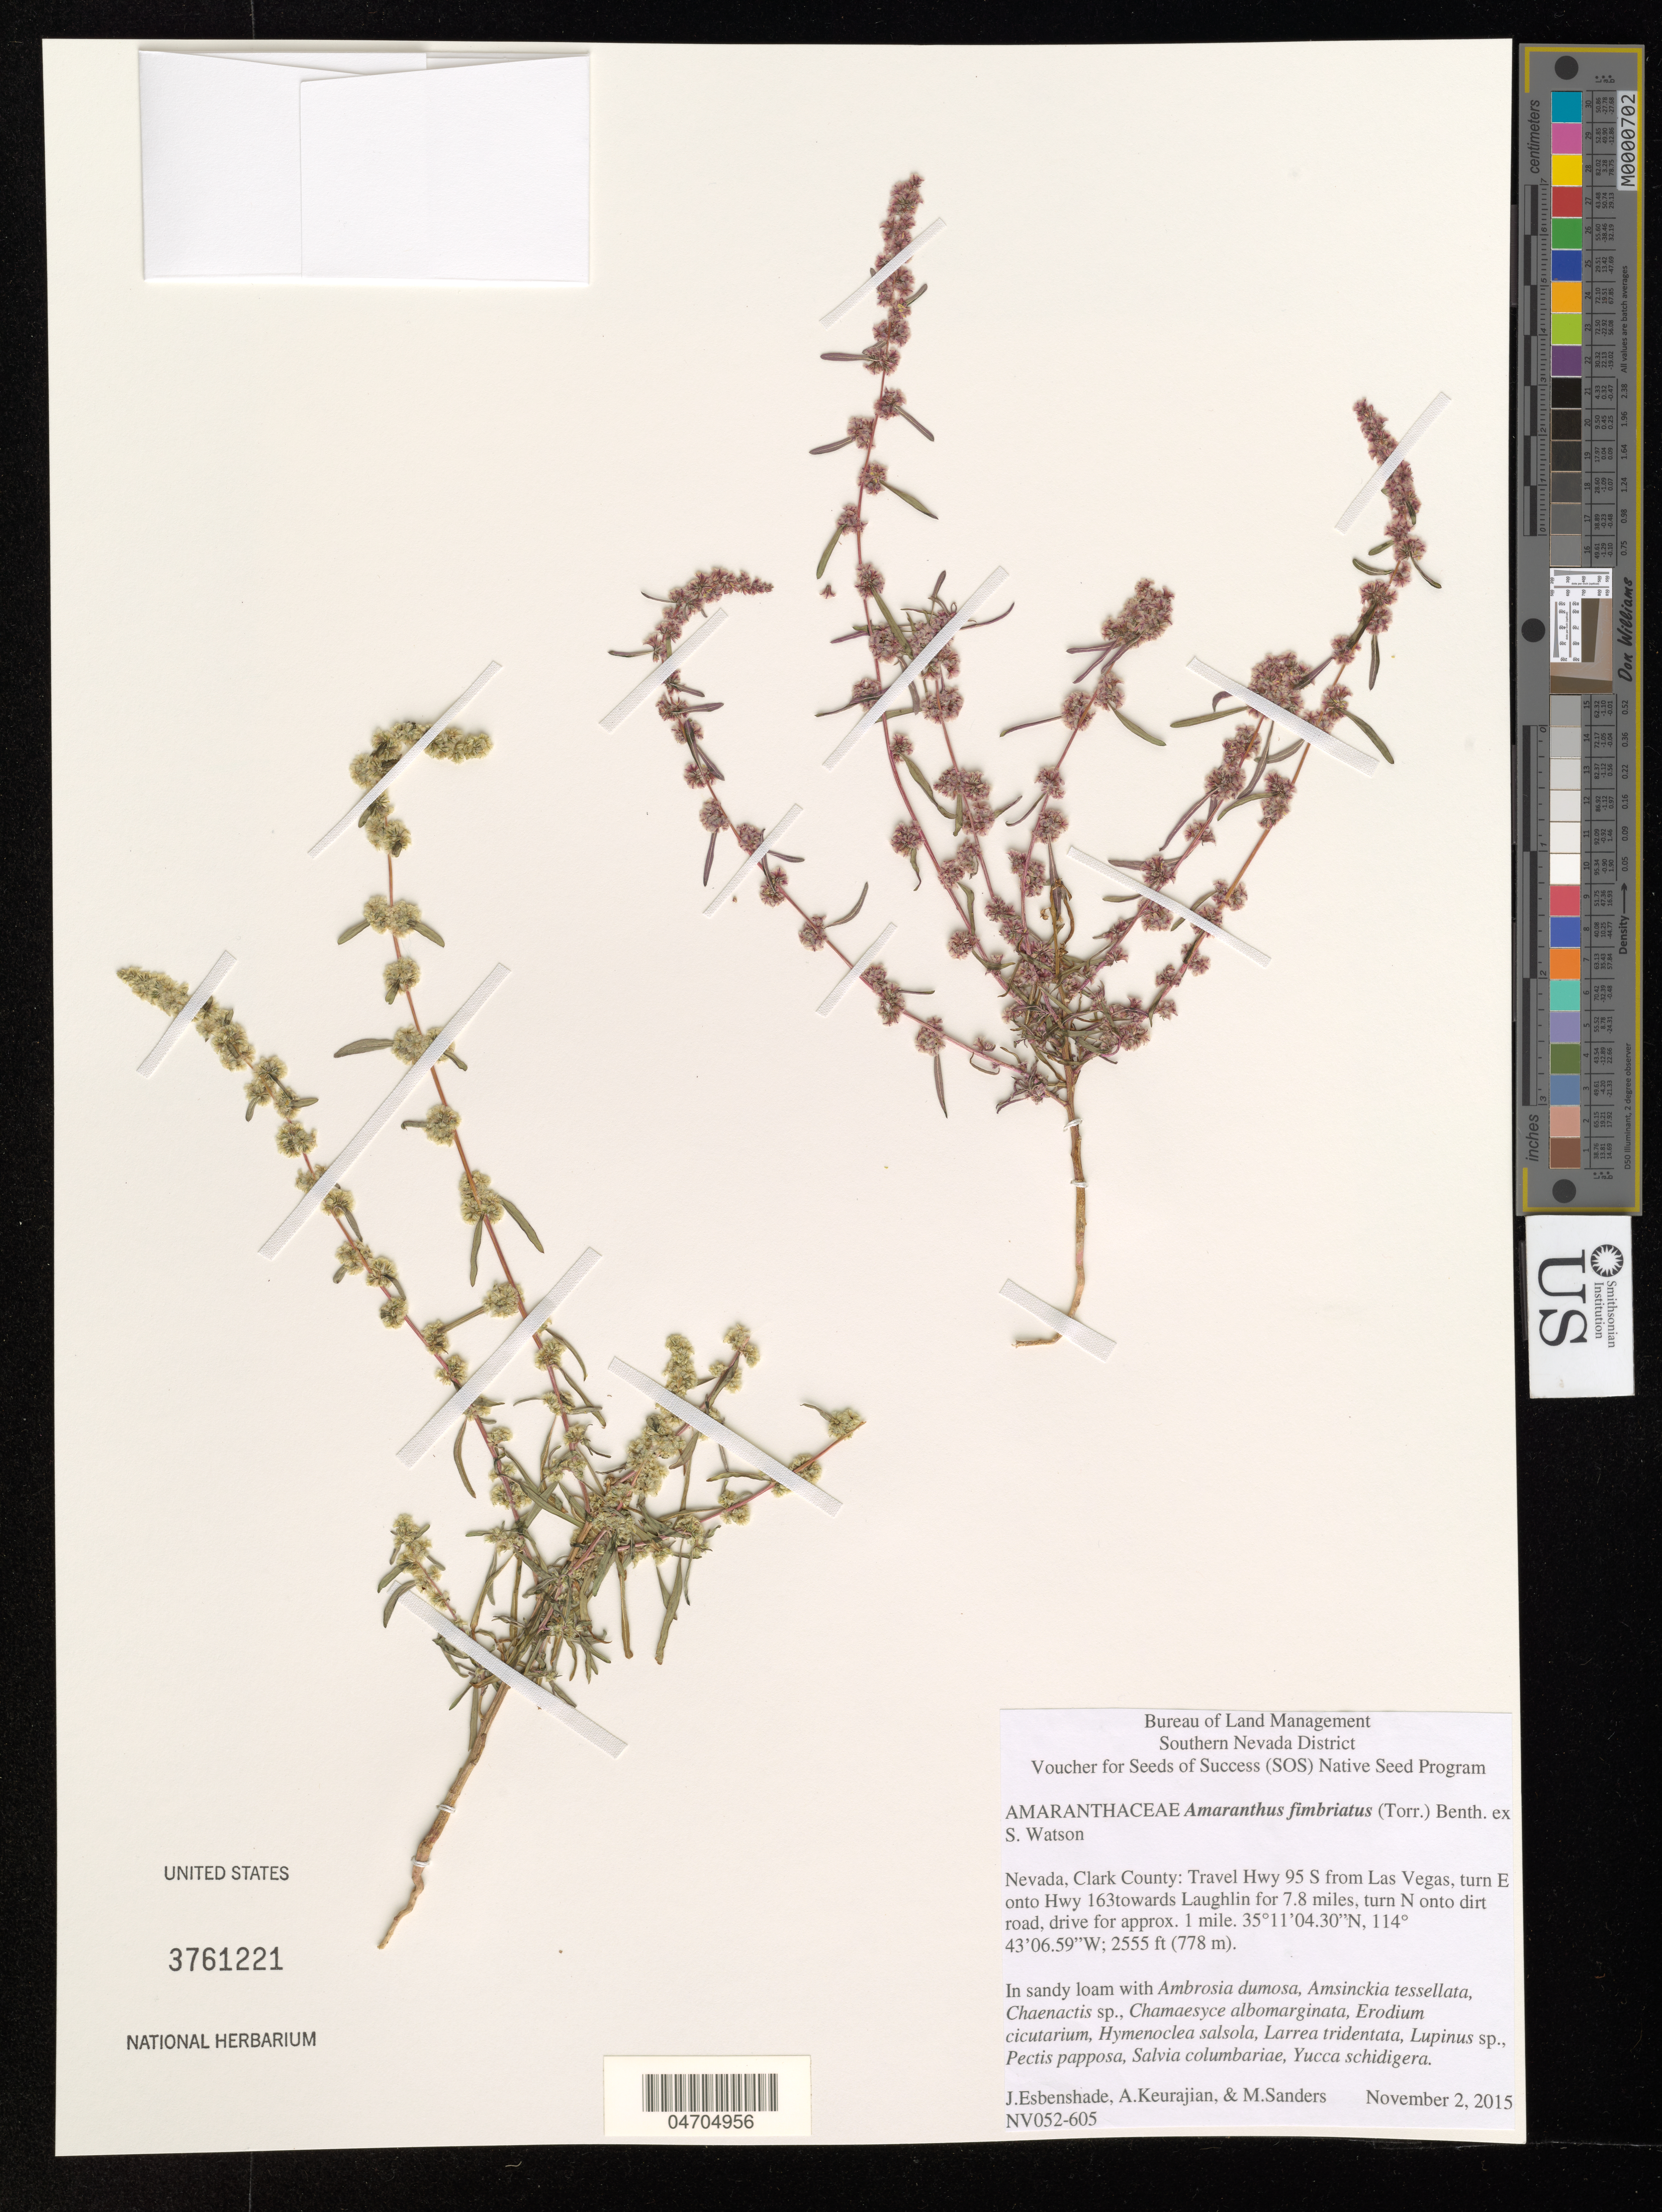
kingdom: Plantae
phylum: Tracheophyta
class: Magnoliopsida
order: Caryophyllales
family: Amaranthaceae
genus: Amaranthus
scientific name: Amaranthus fimbriatus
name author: (Torr.) Benth. ex S. Watson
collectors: J. Esbenshade, A. Keurajian & M. Sanders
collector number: NV052-605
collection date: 2015-11-02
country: United States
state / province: Nevada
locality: Southern Nevada District. Clark County: Travel Hwy 95 S from Las Vegas, turn E onto Hwy 163 towards Laughlin for 7.8 miles, turn N onto dirt road, drive for approx. 1 mile.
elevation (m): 779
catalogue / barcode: US 3761221